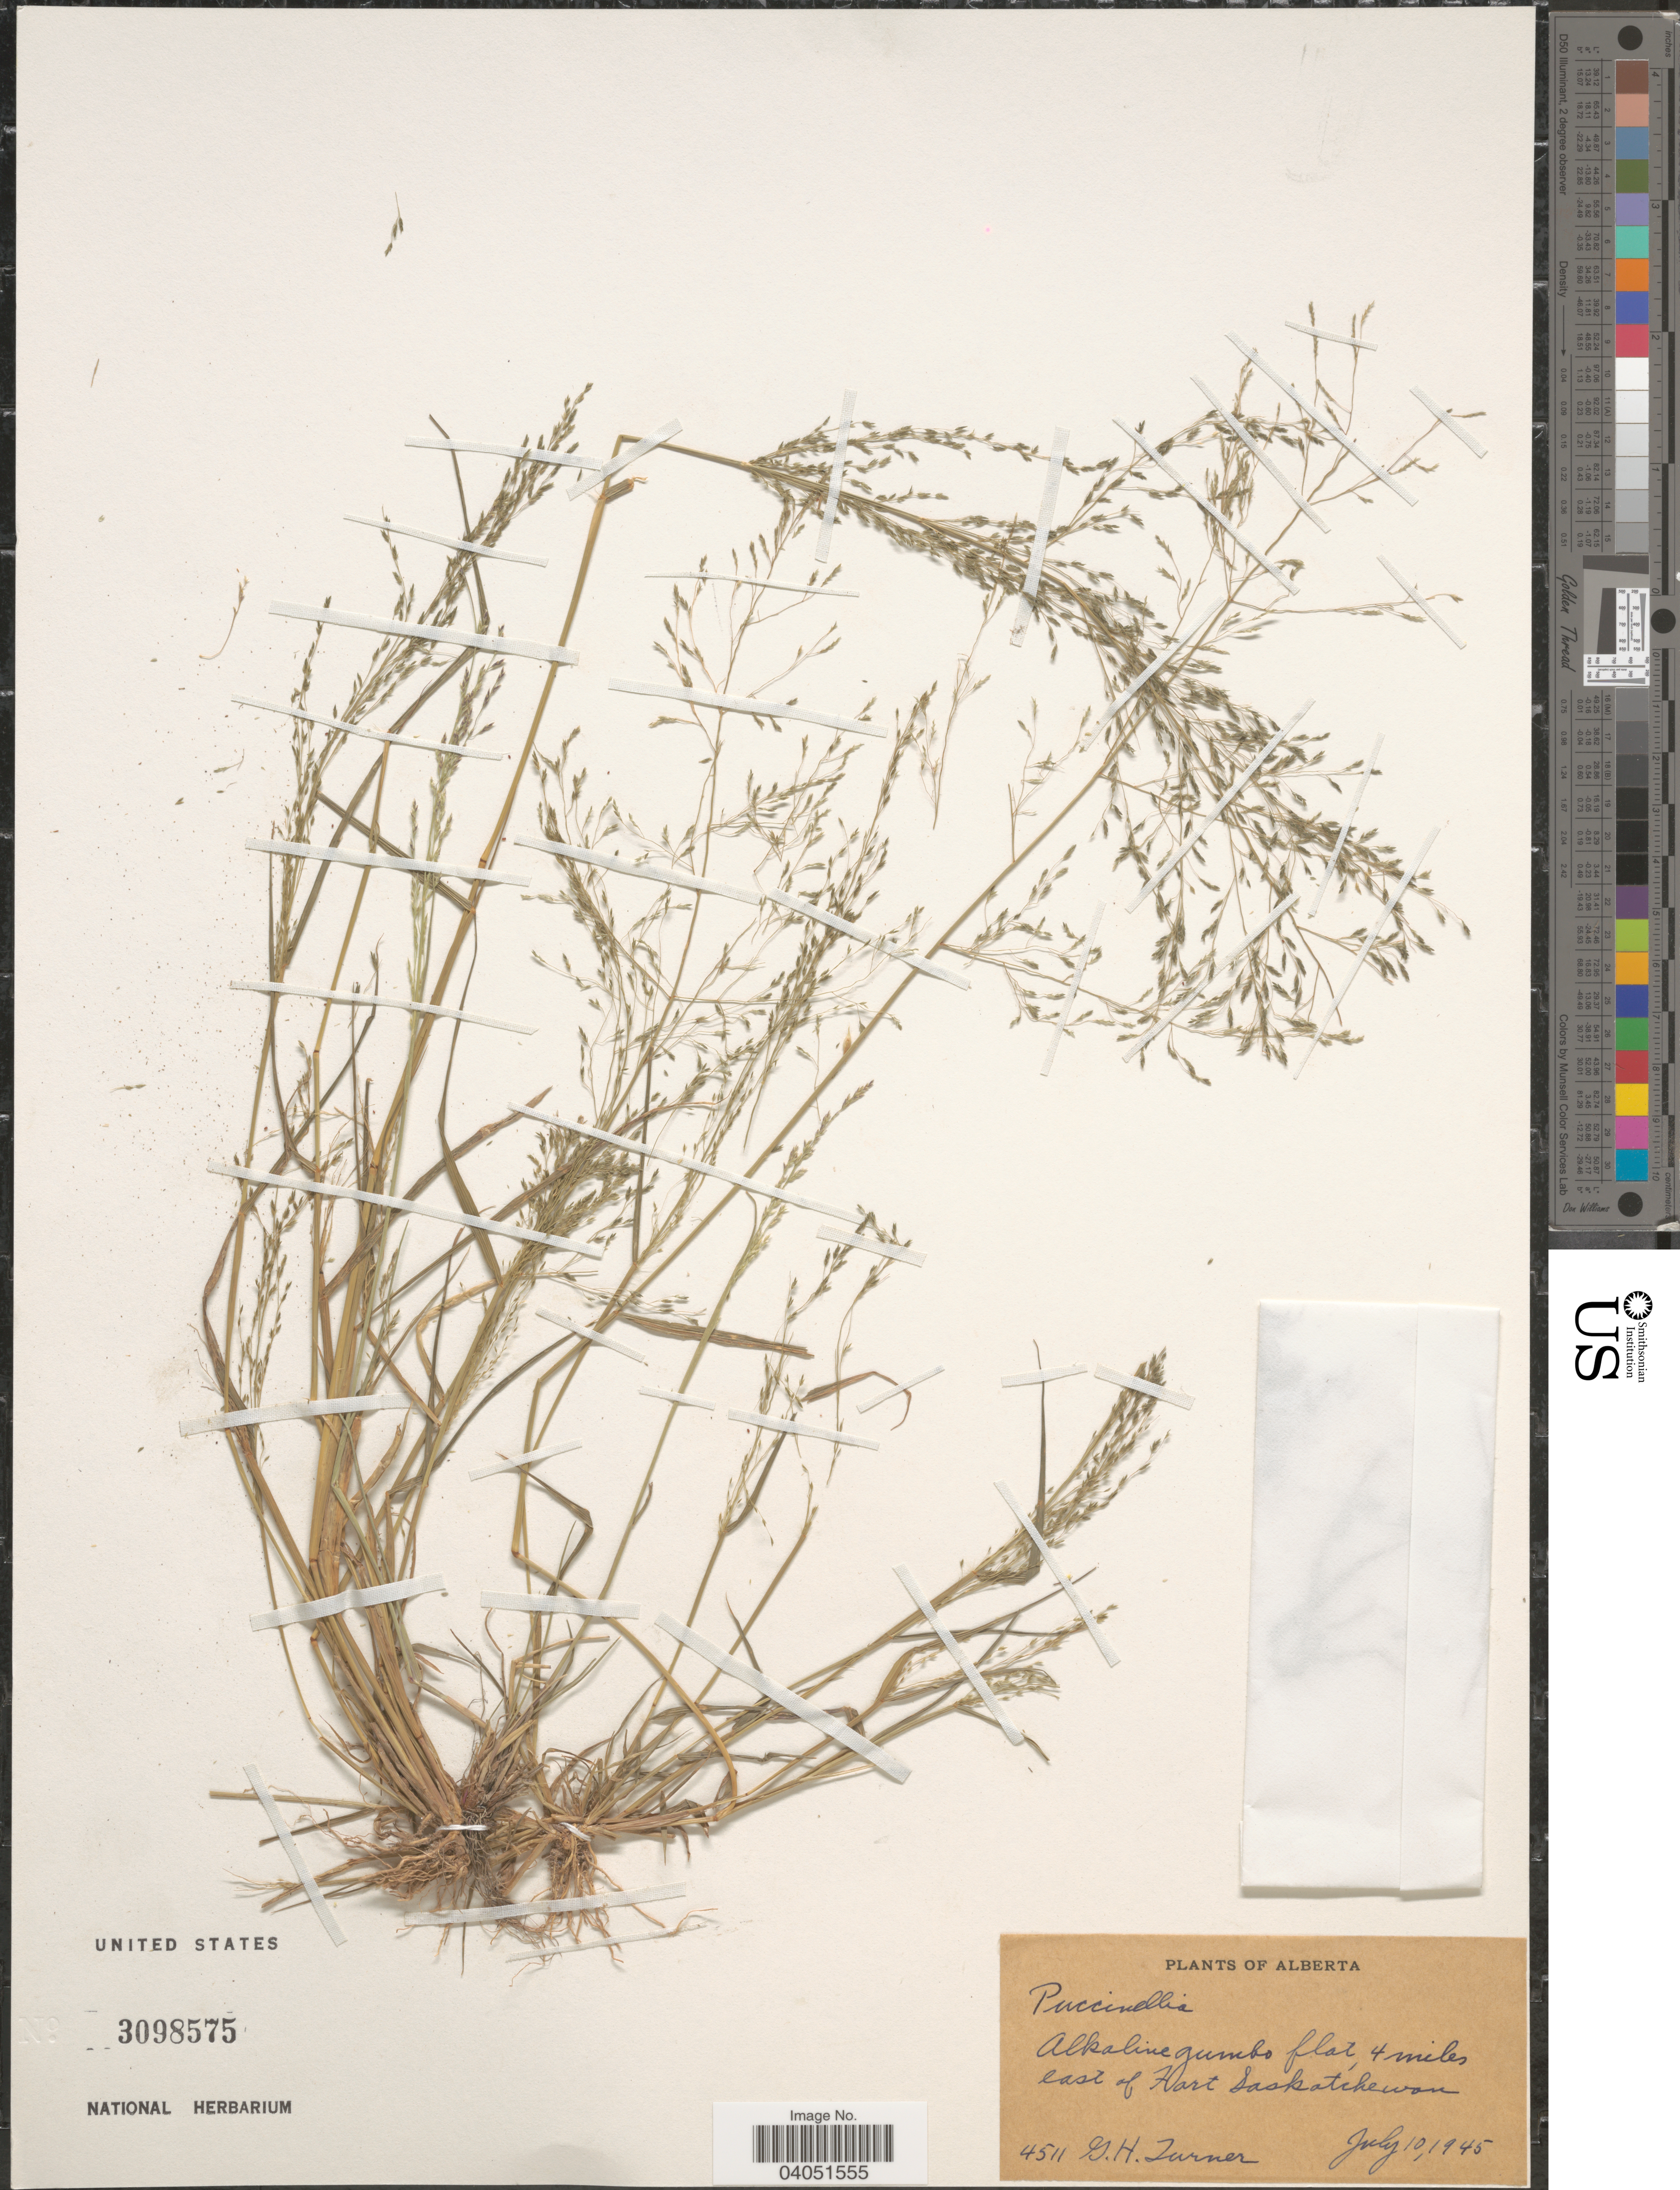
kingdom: Plantae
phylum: Tracheophyta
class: Liliopsida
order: Poales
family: Poaceae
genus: Puccinellia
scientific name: Puccinellia sp.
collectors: G. H. Turner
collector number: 4511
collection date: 1945-07-10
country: Canada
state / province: Saskatchewan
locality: Alkaline gumbo flat, 4 miles east of Hart Saskatchewan.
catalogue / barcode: US 3098575